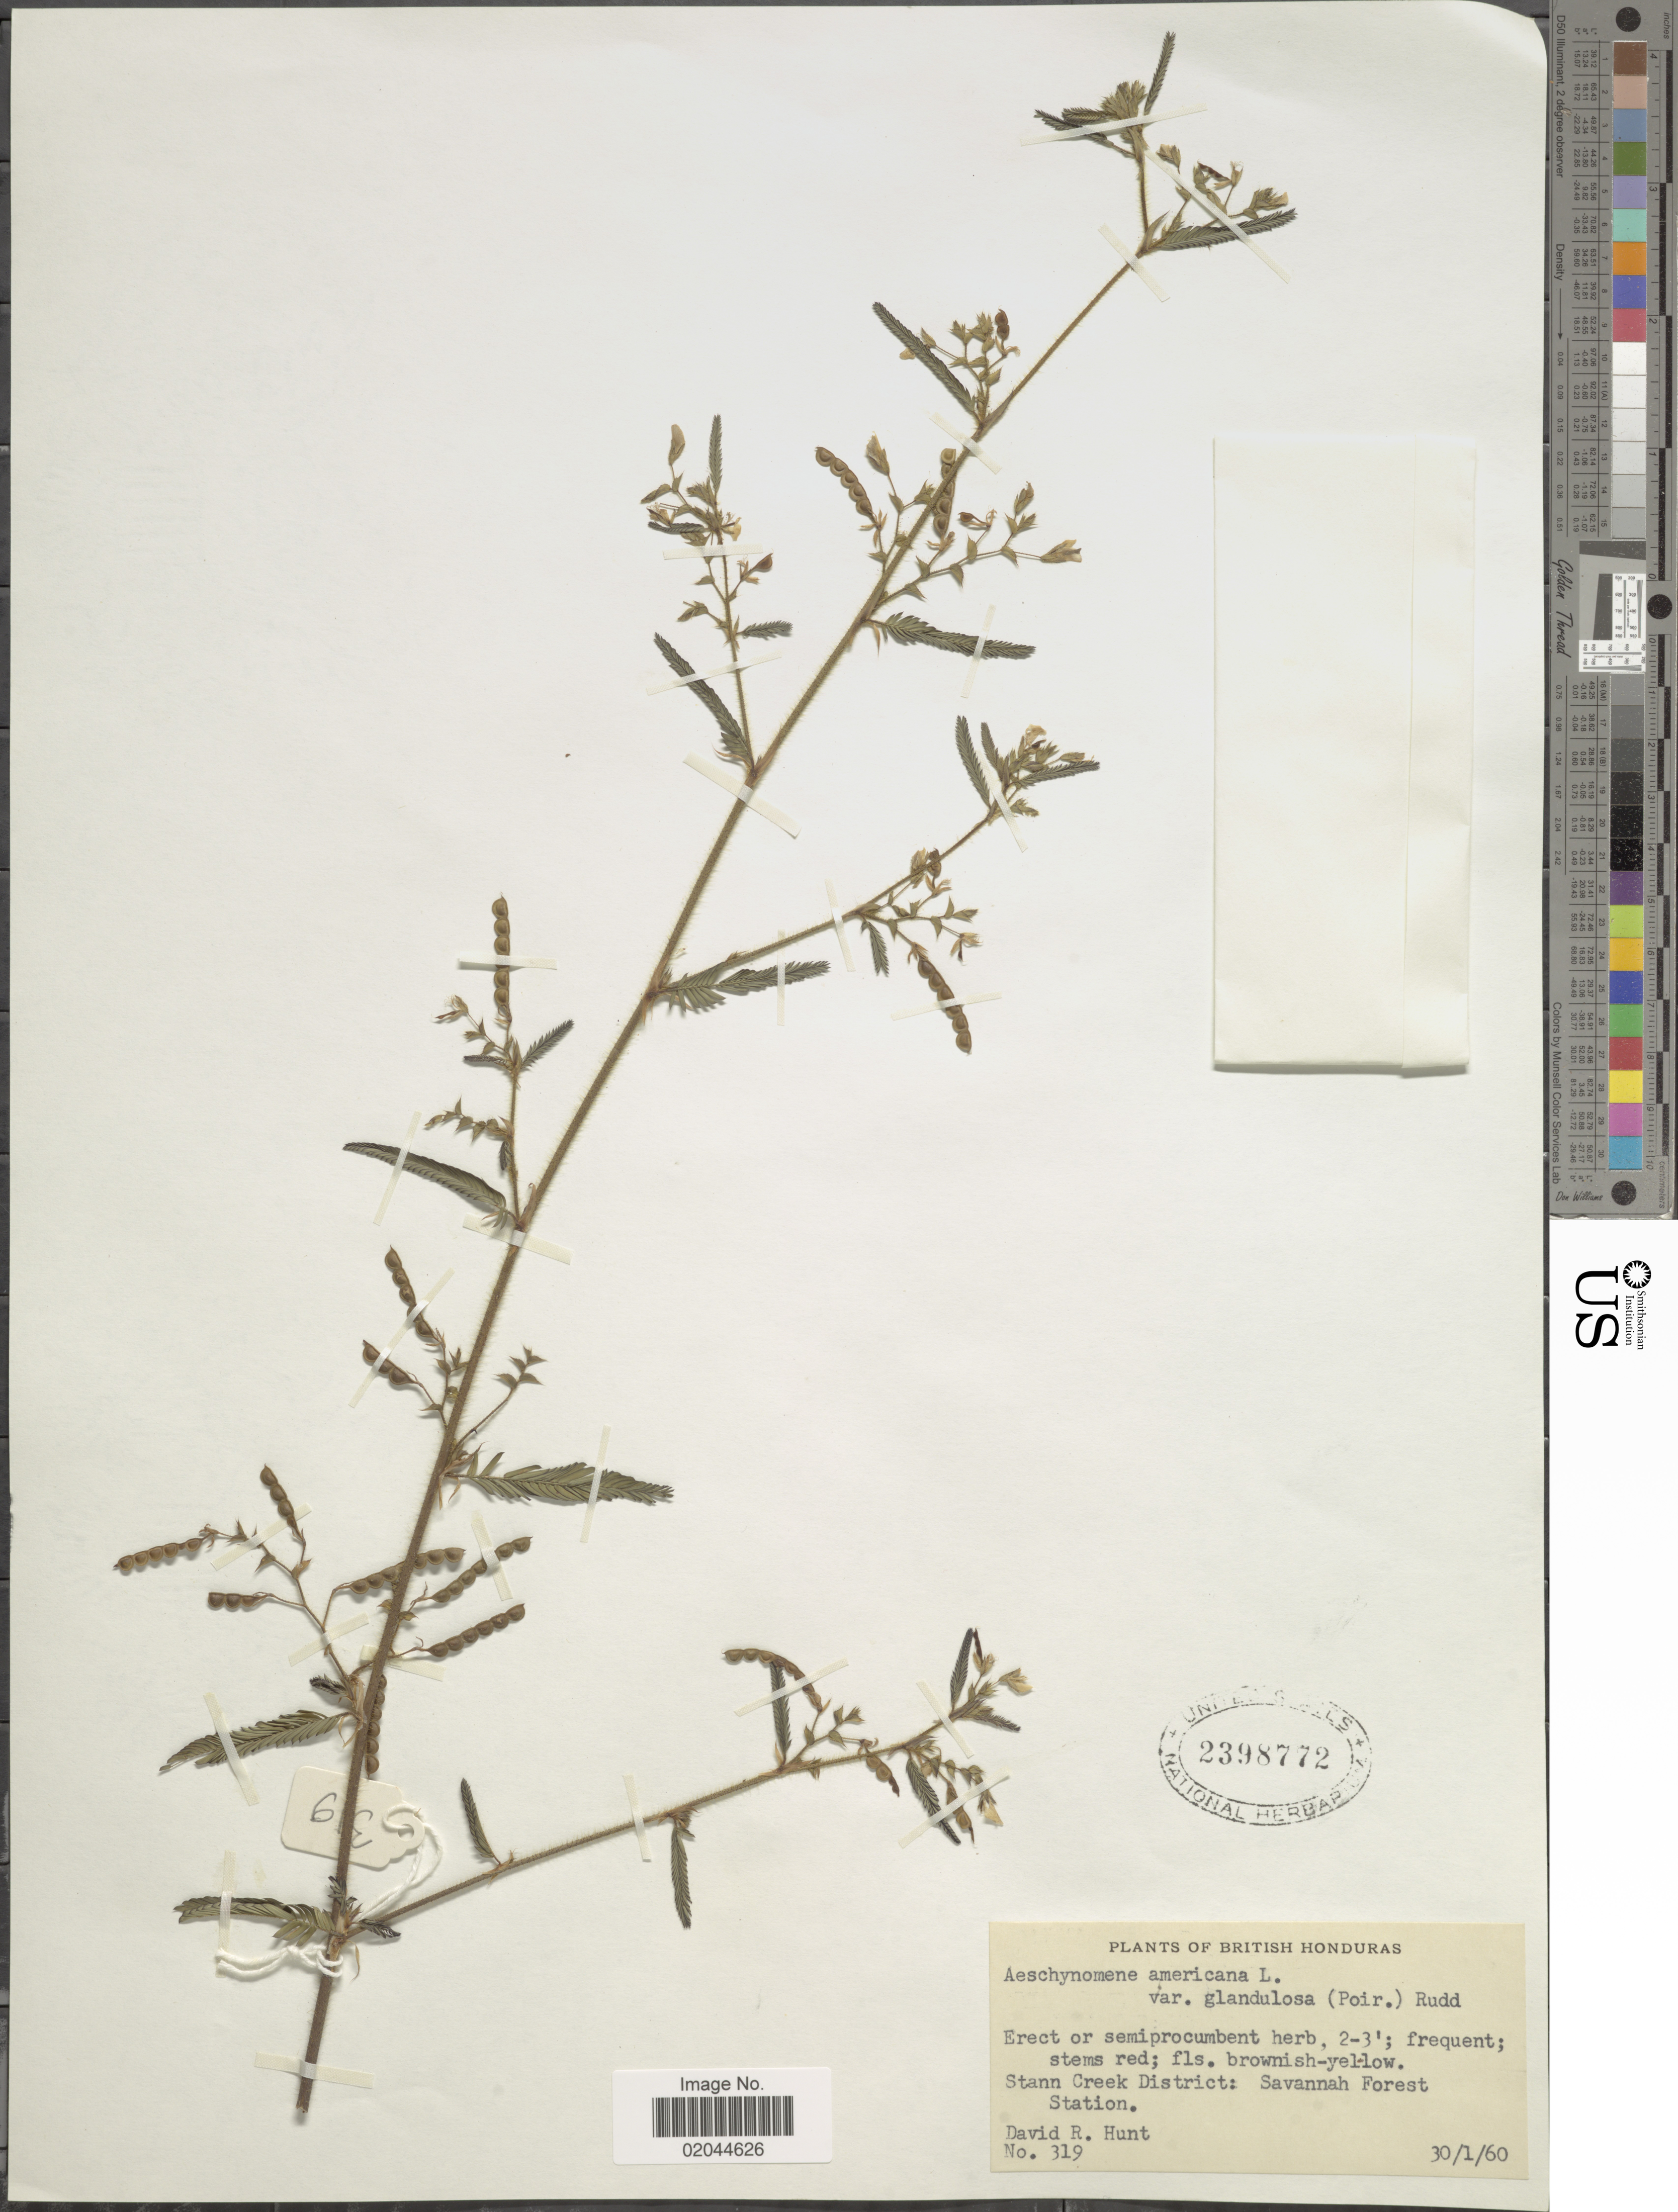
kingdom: Plantae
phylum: Tracheophyta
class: Magnoliopsida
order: Fabales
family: Fabaceae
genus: Aeschynomene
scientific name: Aeschynomene americana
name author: L.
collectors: D. R. Hunt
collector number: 319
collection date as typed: Transcribed d/m/y: 30/1/60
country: Belize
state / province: Stann Creek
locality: Savannah Forest Station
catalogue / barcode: US 2398772